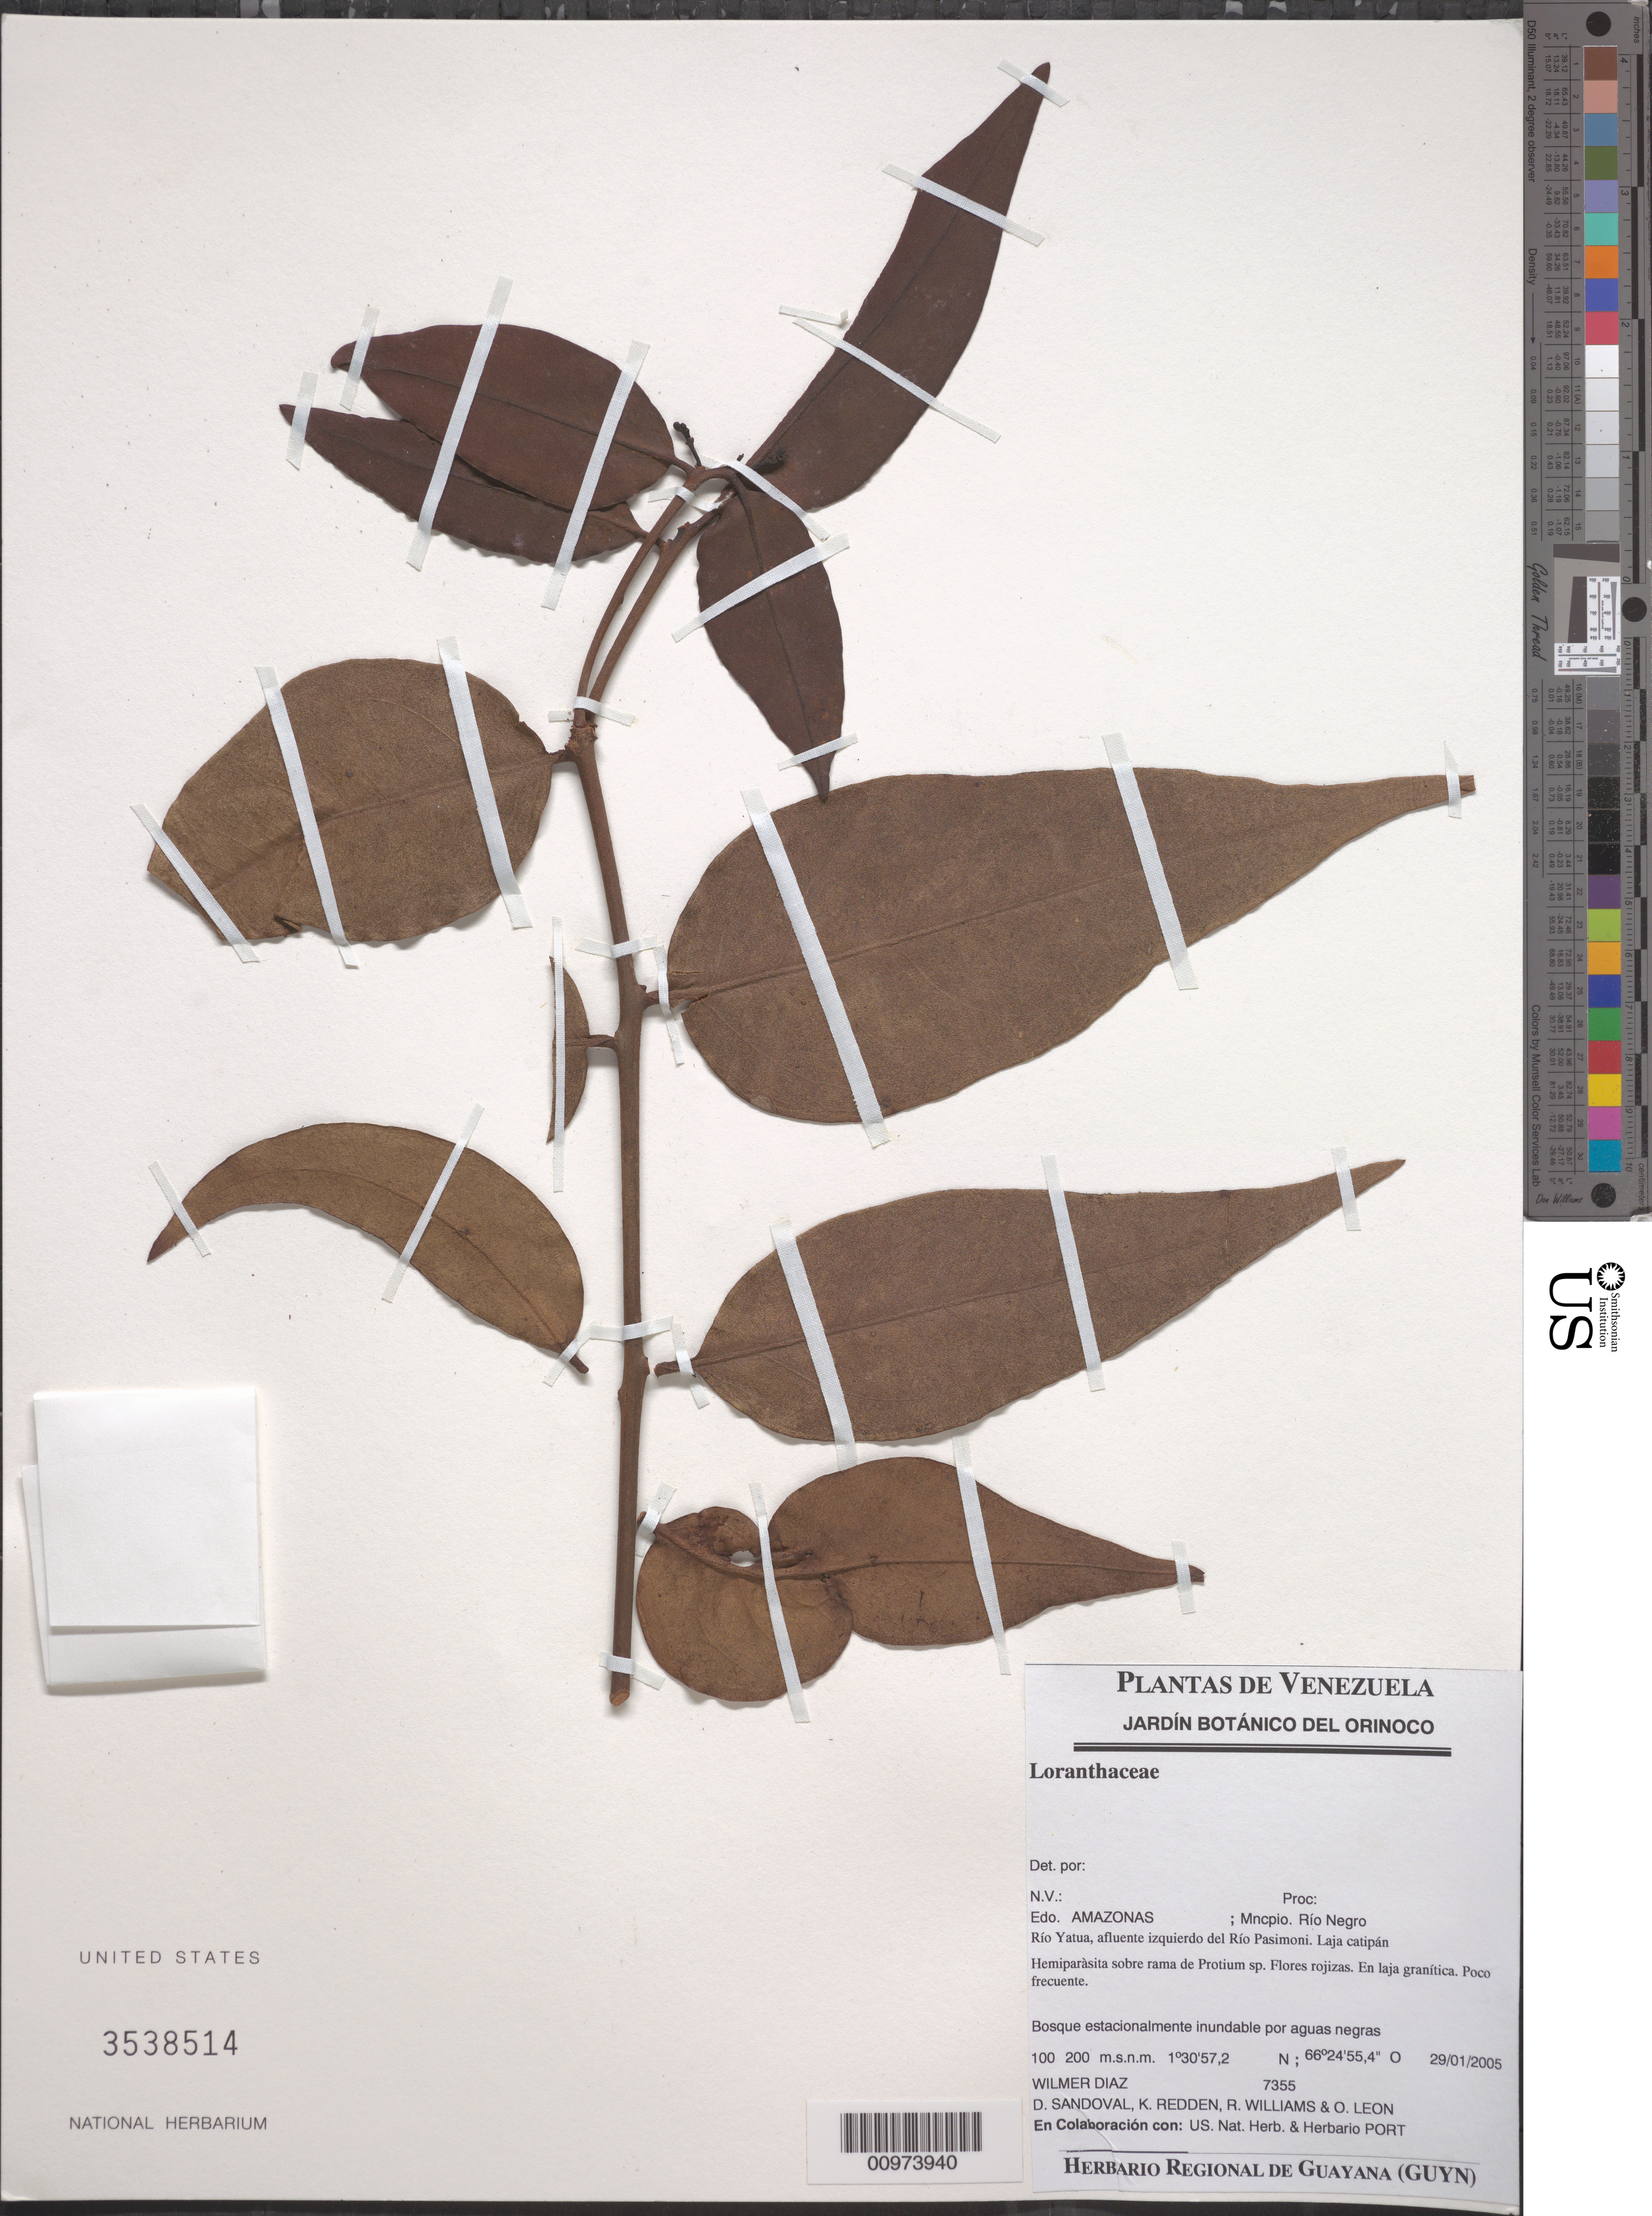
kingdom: Plantae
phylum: Tracheophyta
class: Magnoliopsida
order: Santalales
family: Loranthaceae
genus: Psittacanthus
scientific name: Psittacanthus sp.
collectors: W. Díaz P., D. Sandoval, K. M. Redden, R. Williams & O. León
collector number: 7355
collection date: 2005-01-29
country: Venezuela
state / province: Amazonas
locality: Mncpio. Río Negro. Río Yatua, afluente izquierdo del Río Pasimoni. Laja catipán.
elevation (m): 100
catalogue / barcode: US 3538514